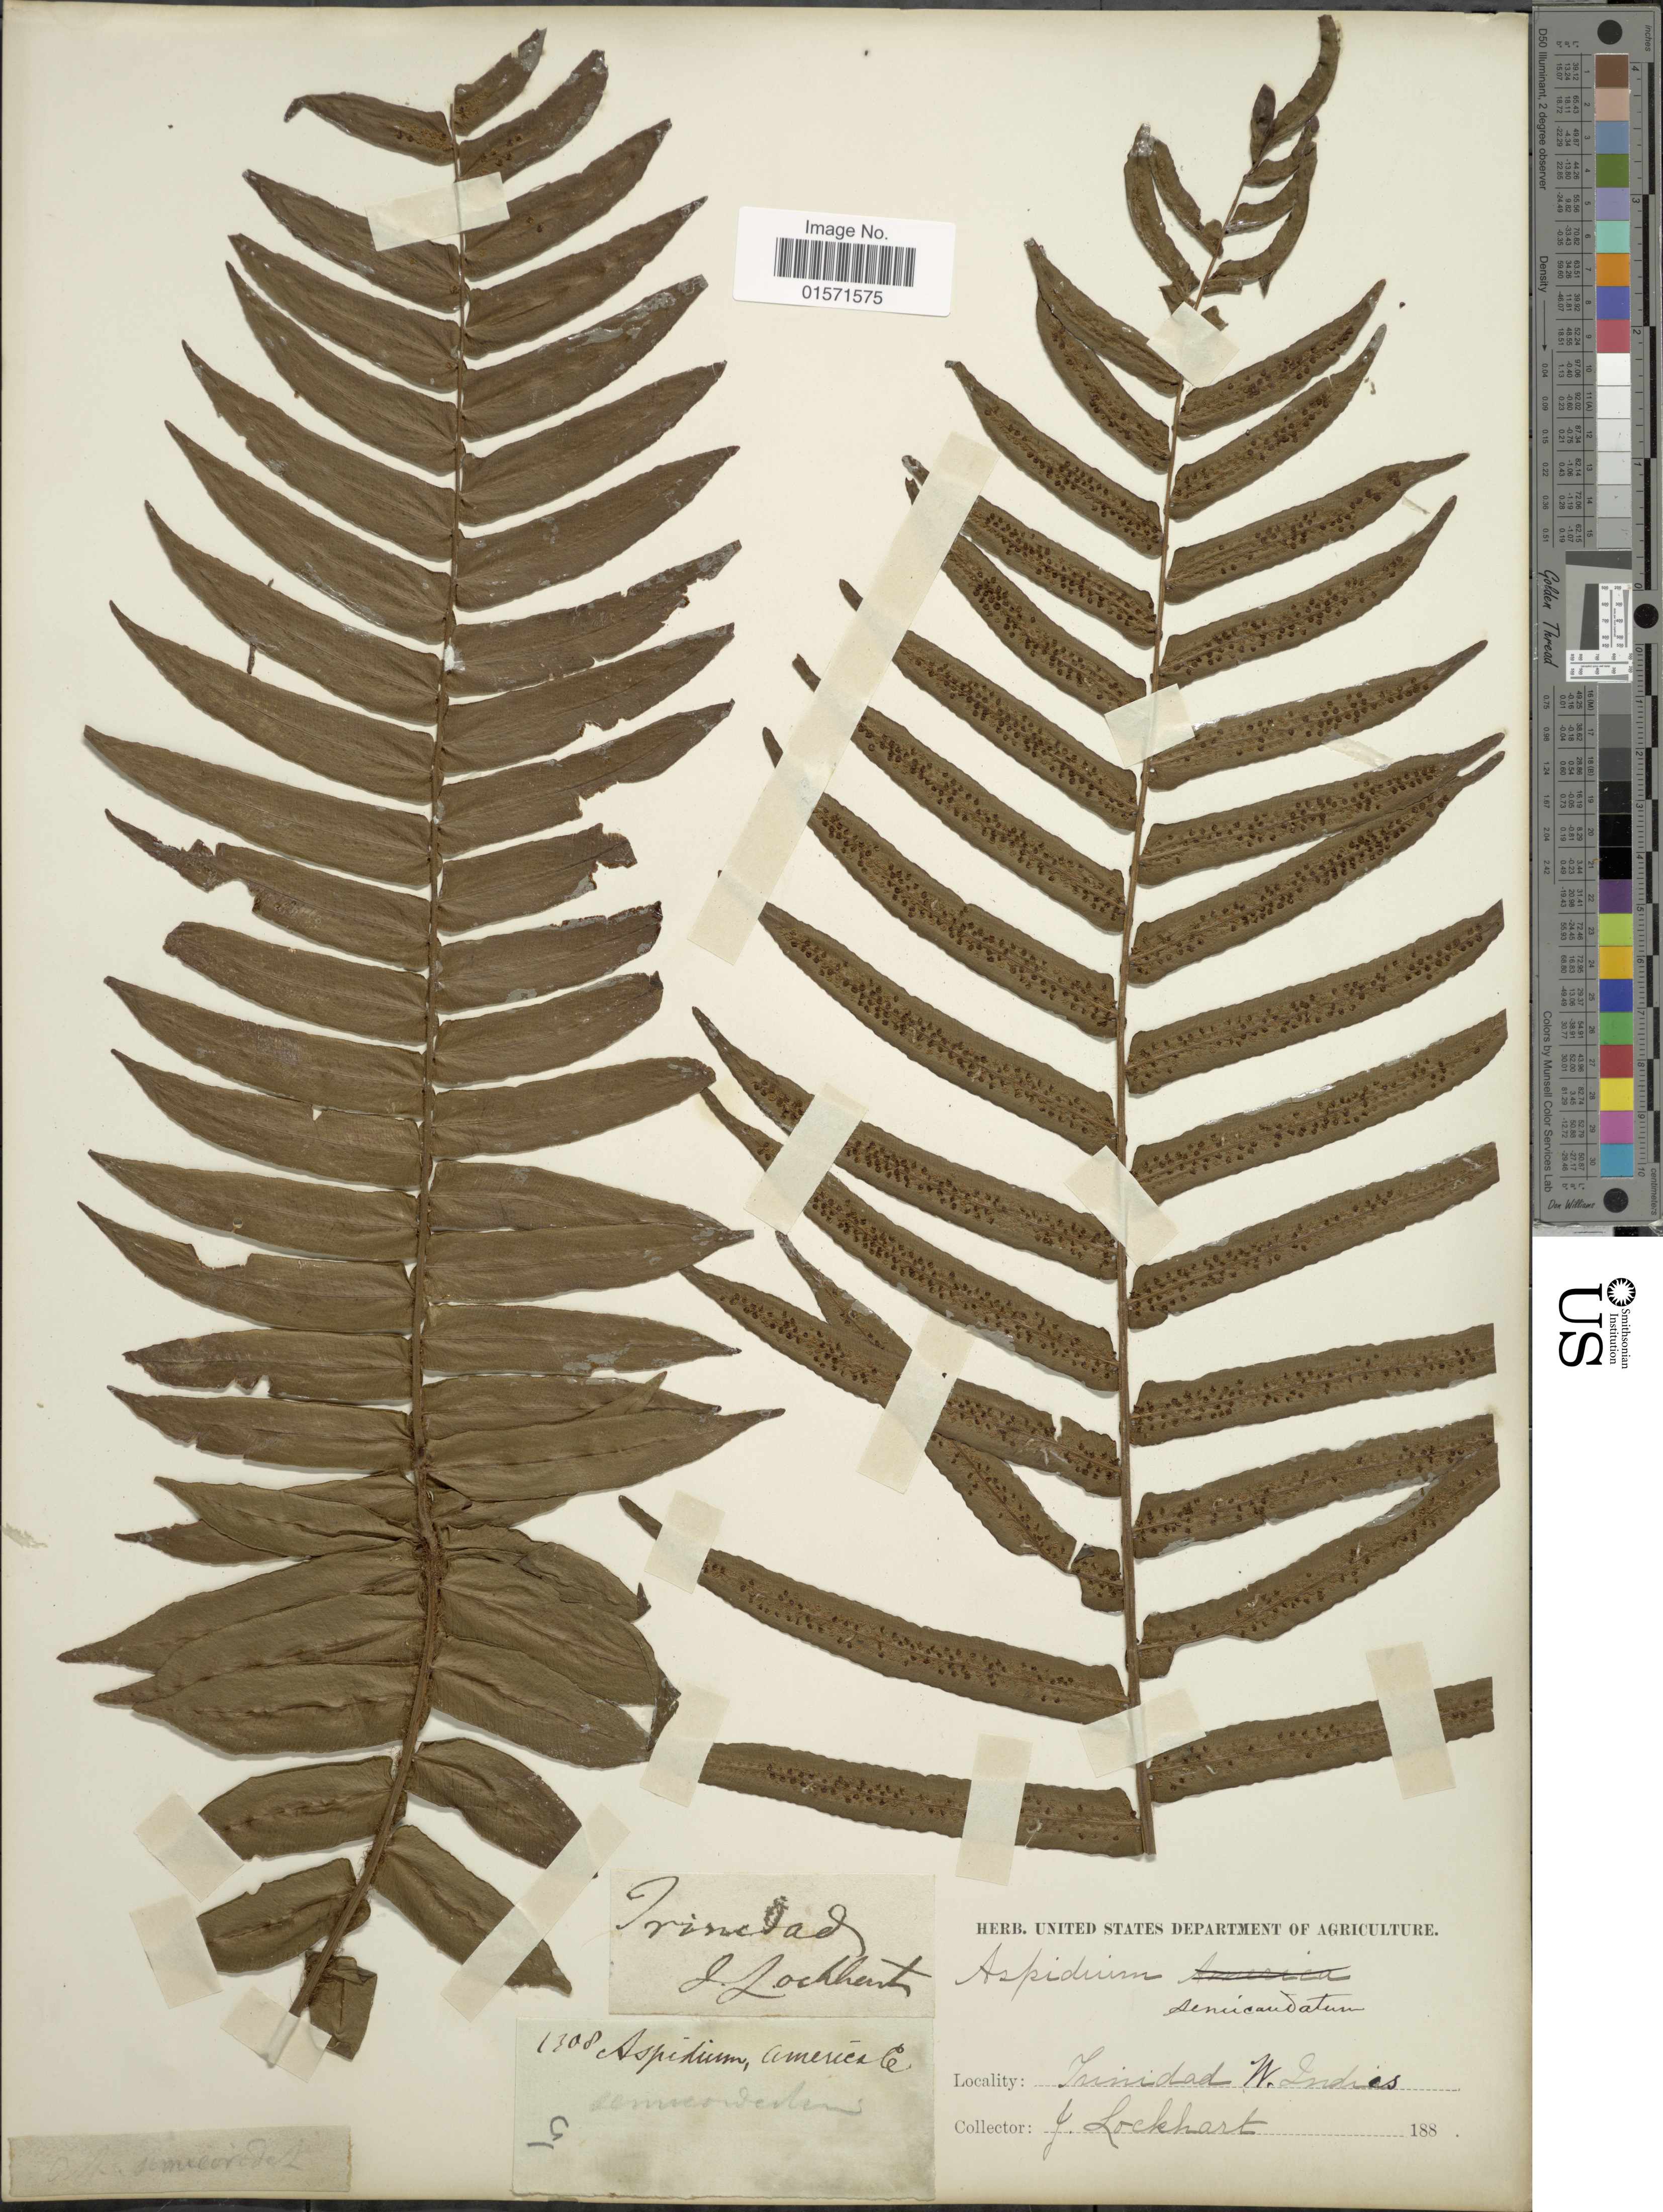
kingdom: Plantae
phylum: Tracheophyta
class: Polypodiopsida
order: Polypodiales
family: Lomariopsidaceae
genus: Cyclopeltis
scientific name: Cyclopeltis semicordata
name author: (Sw.) J. Sm.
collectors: J. Lockhart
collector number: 1308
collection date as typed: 188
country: Trinidad and Tobago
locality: Trinidad, West Indies